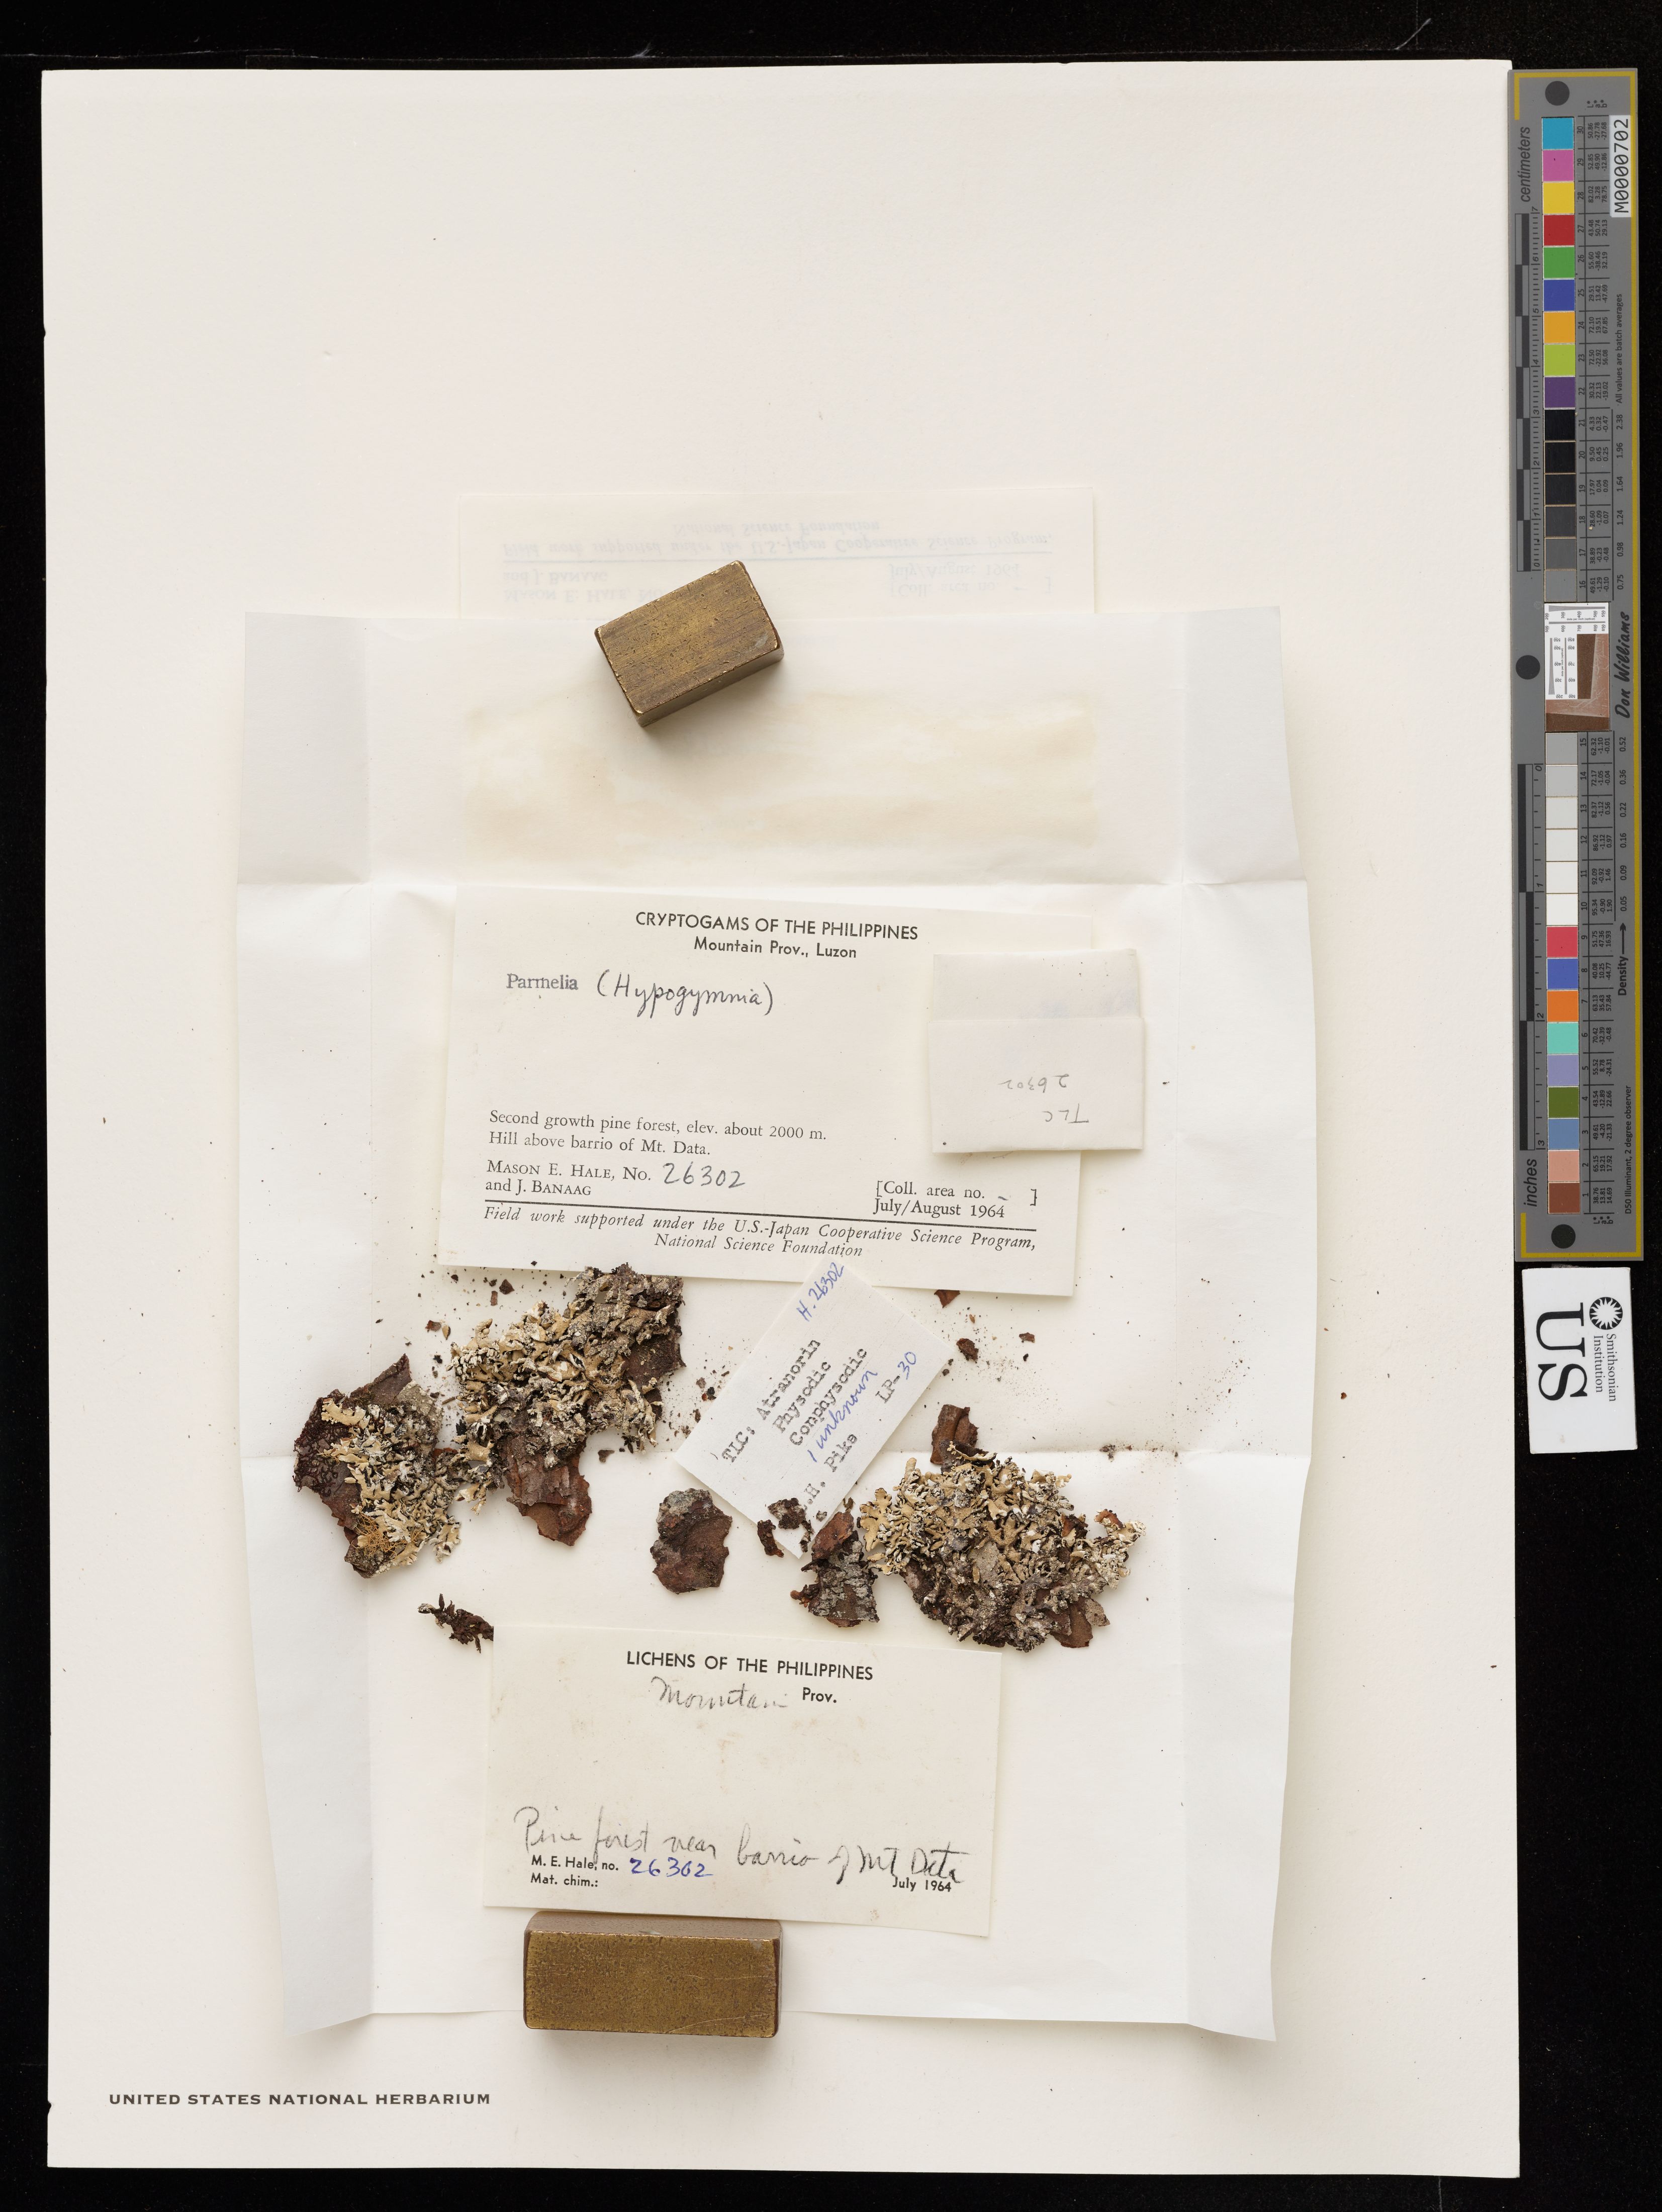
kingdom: Fungi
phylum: Ascomycota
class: Lecanoromycetes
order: Lecanorales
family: Parmeliaceae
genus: Hypogymnia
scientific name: Hypogymnia sp.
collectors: M. Hale & J. Banaag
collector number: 26302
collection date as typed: Jul 1964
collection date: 1964-07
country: Philippines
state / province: Cordillera (Administrative Region)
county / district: Mountain province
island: Luzon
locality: Hill above barrio of mt. data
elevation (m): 2000